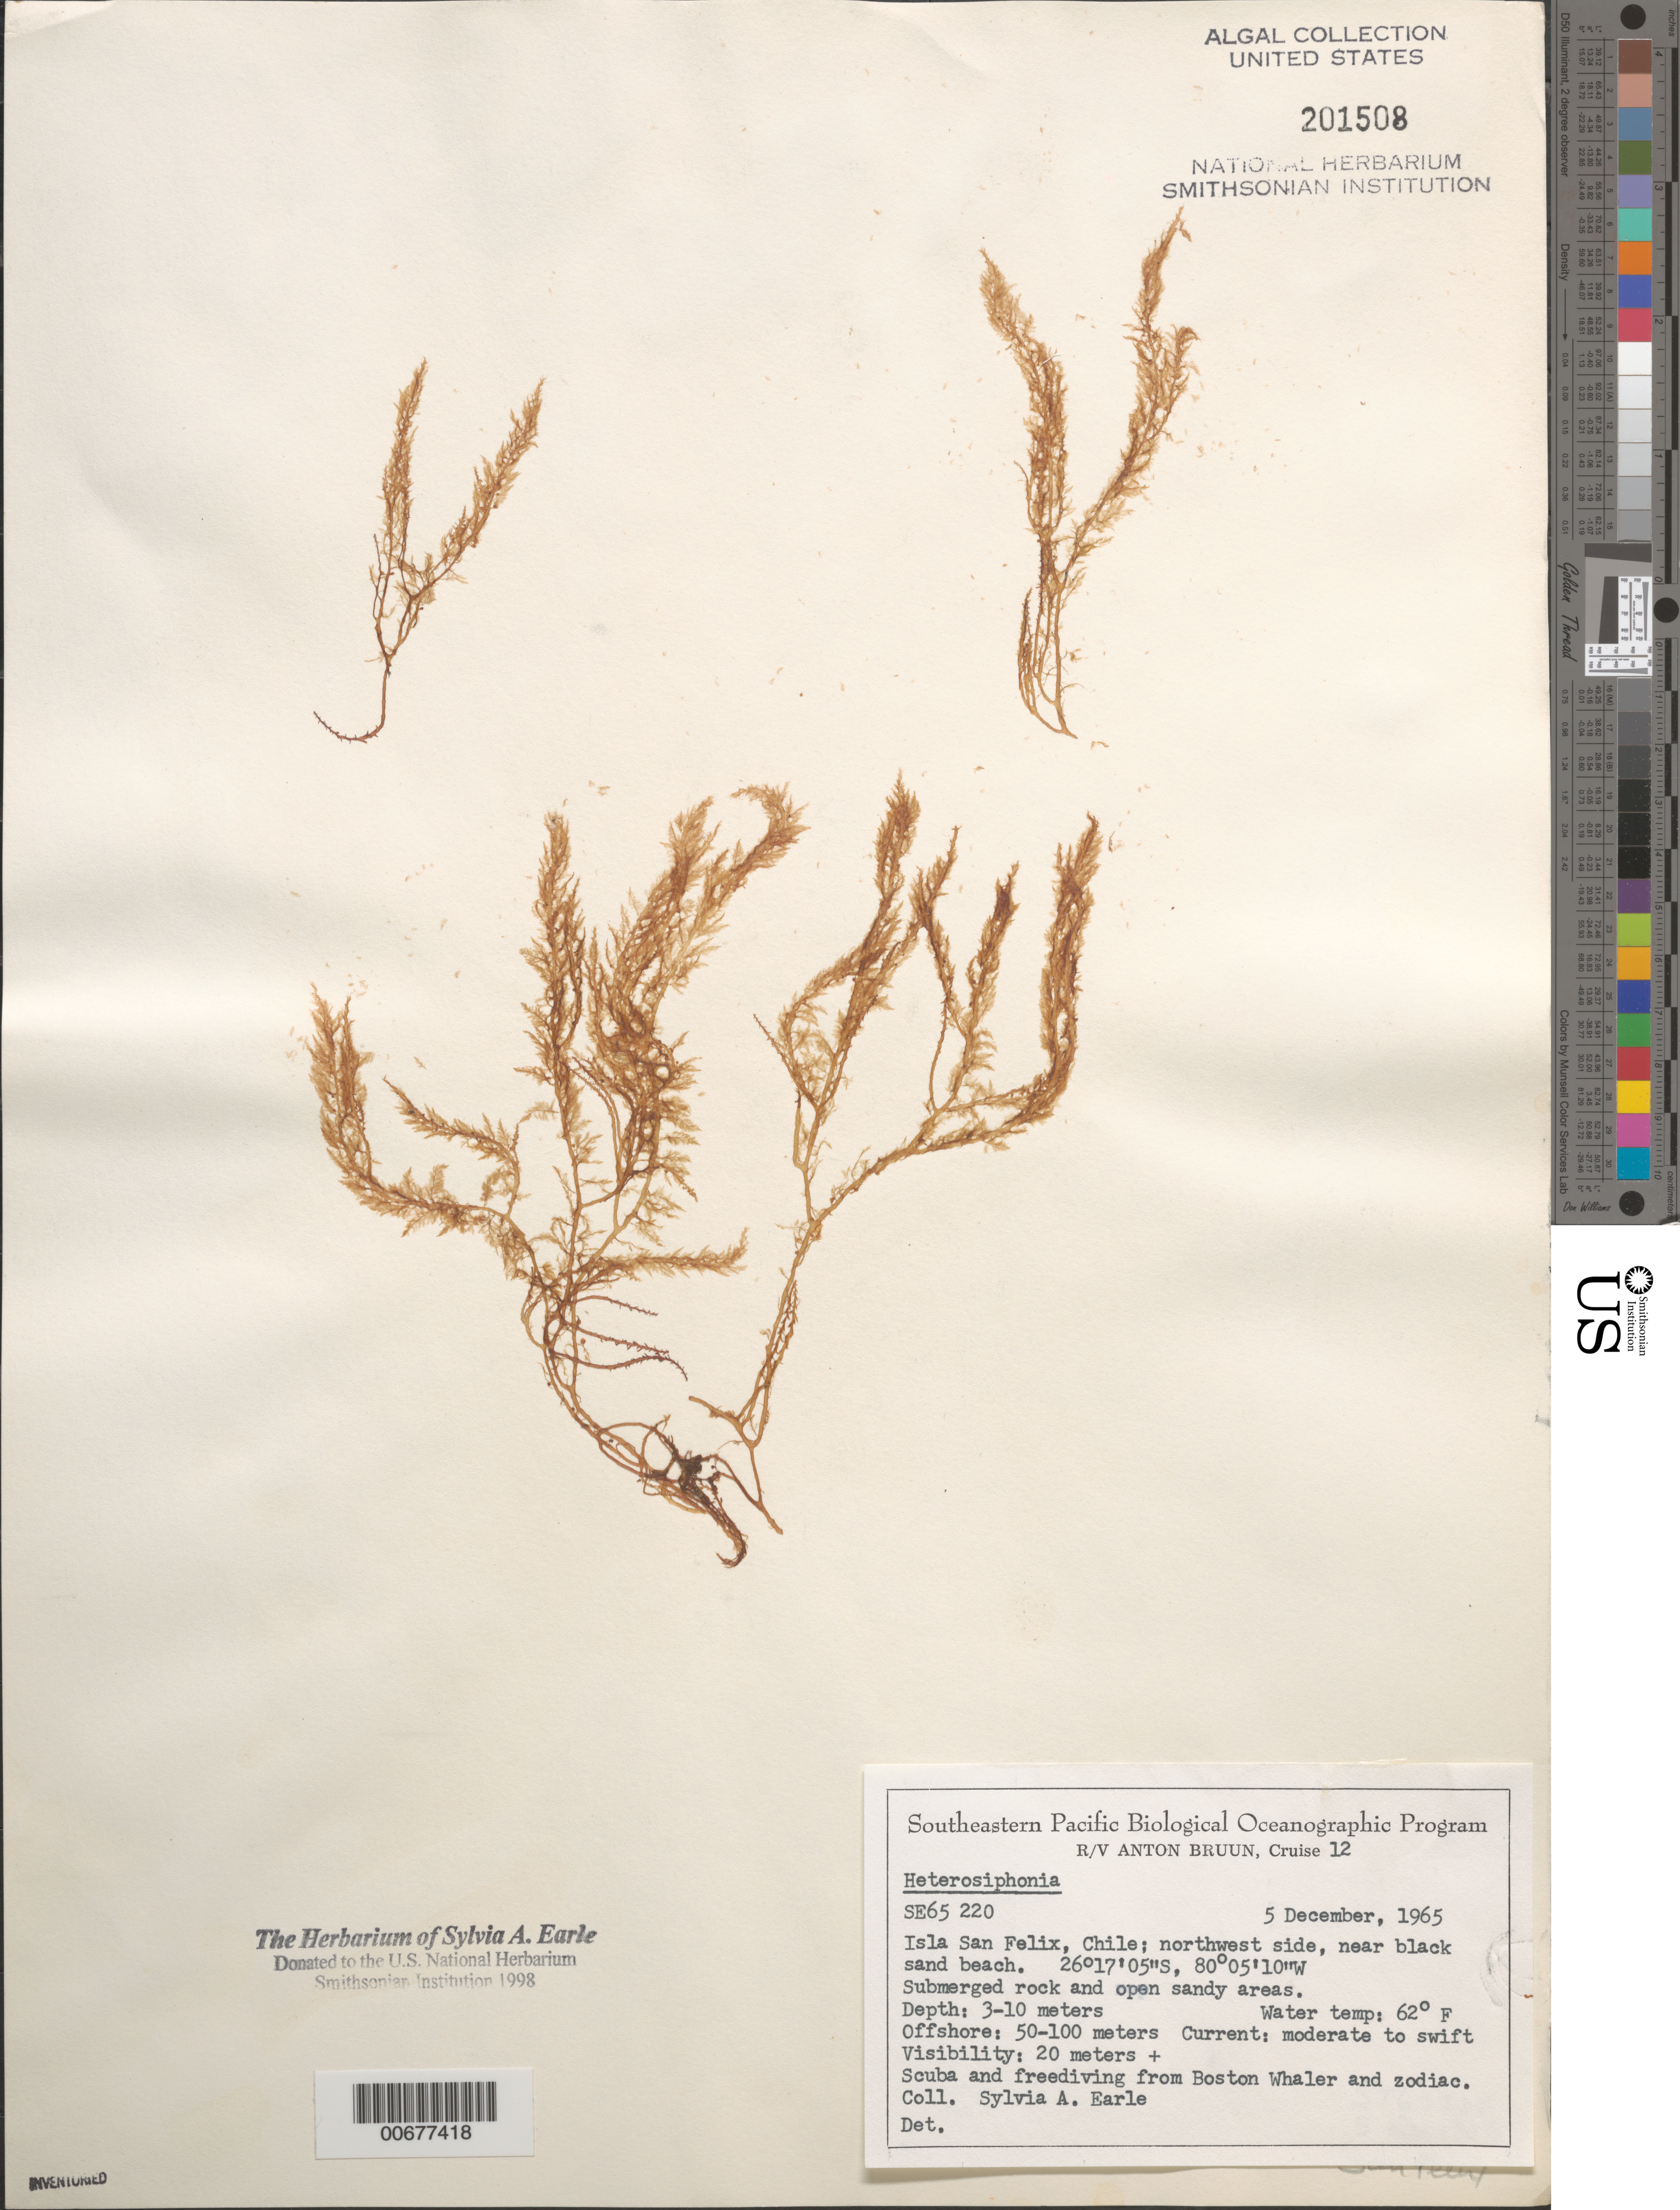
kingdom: Plantae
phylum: Rhodophyta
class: Florideophyceae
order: Ceramiales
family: Dasyaceae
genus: Heterosiphonia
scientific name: Heterosiphonia sp.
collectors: S. A. Earle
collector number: SE 65220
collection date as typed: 05 Dec 1965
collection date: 1965-12-05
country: Chile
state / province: Atacama (III)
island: Isla San Felix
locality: Near black sand beach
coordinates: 26 17' 05" S, 80 05' 10" W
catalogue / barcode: US 201508